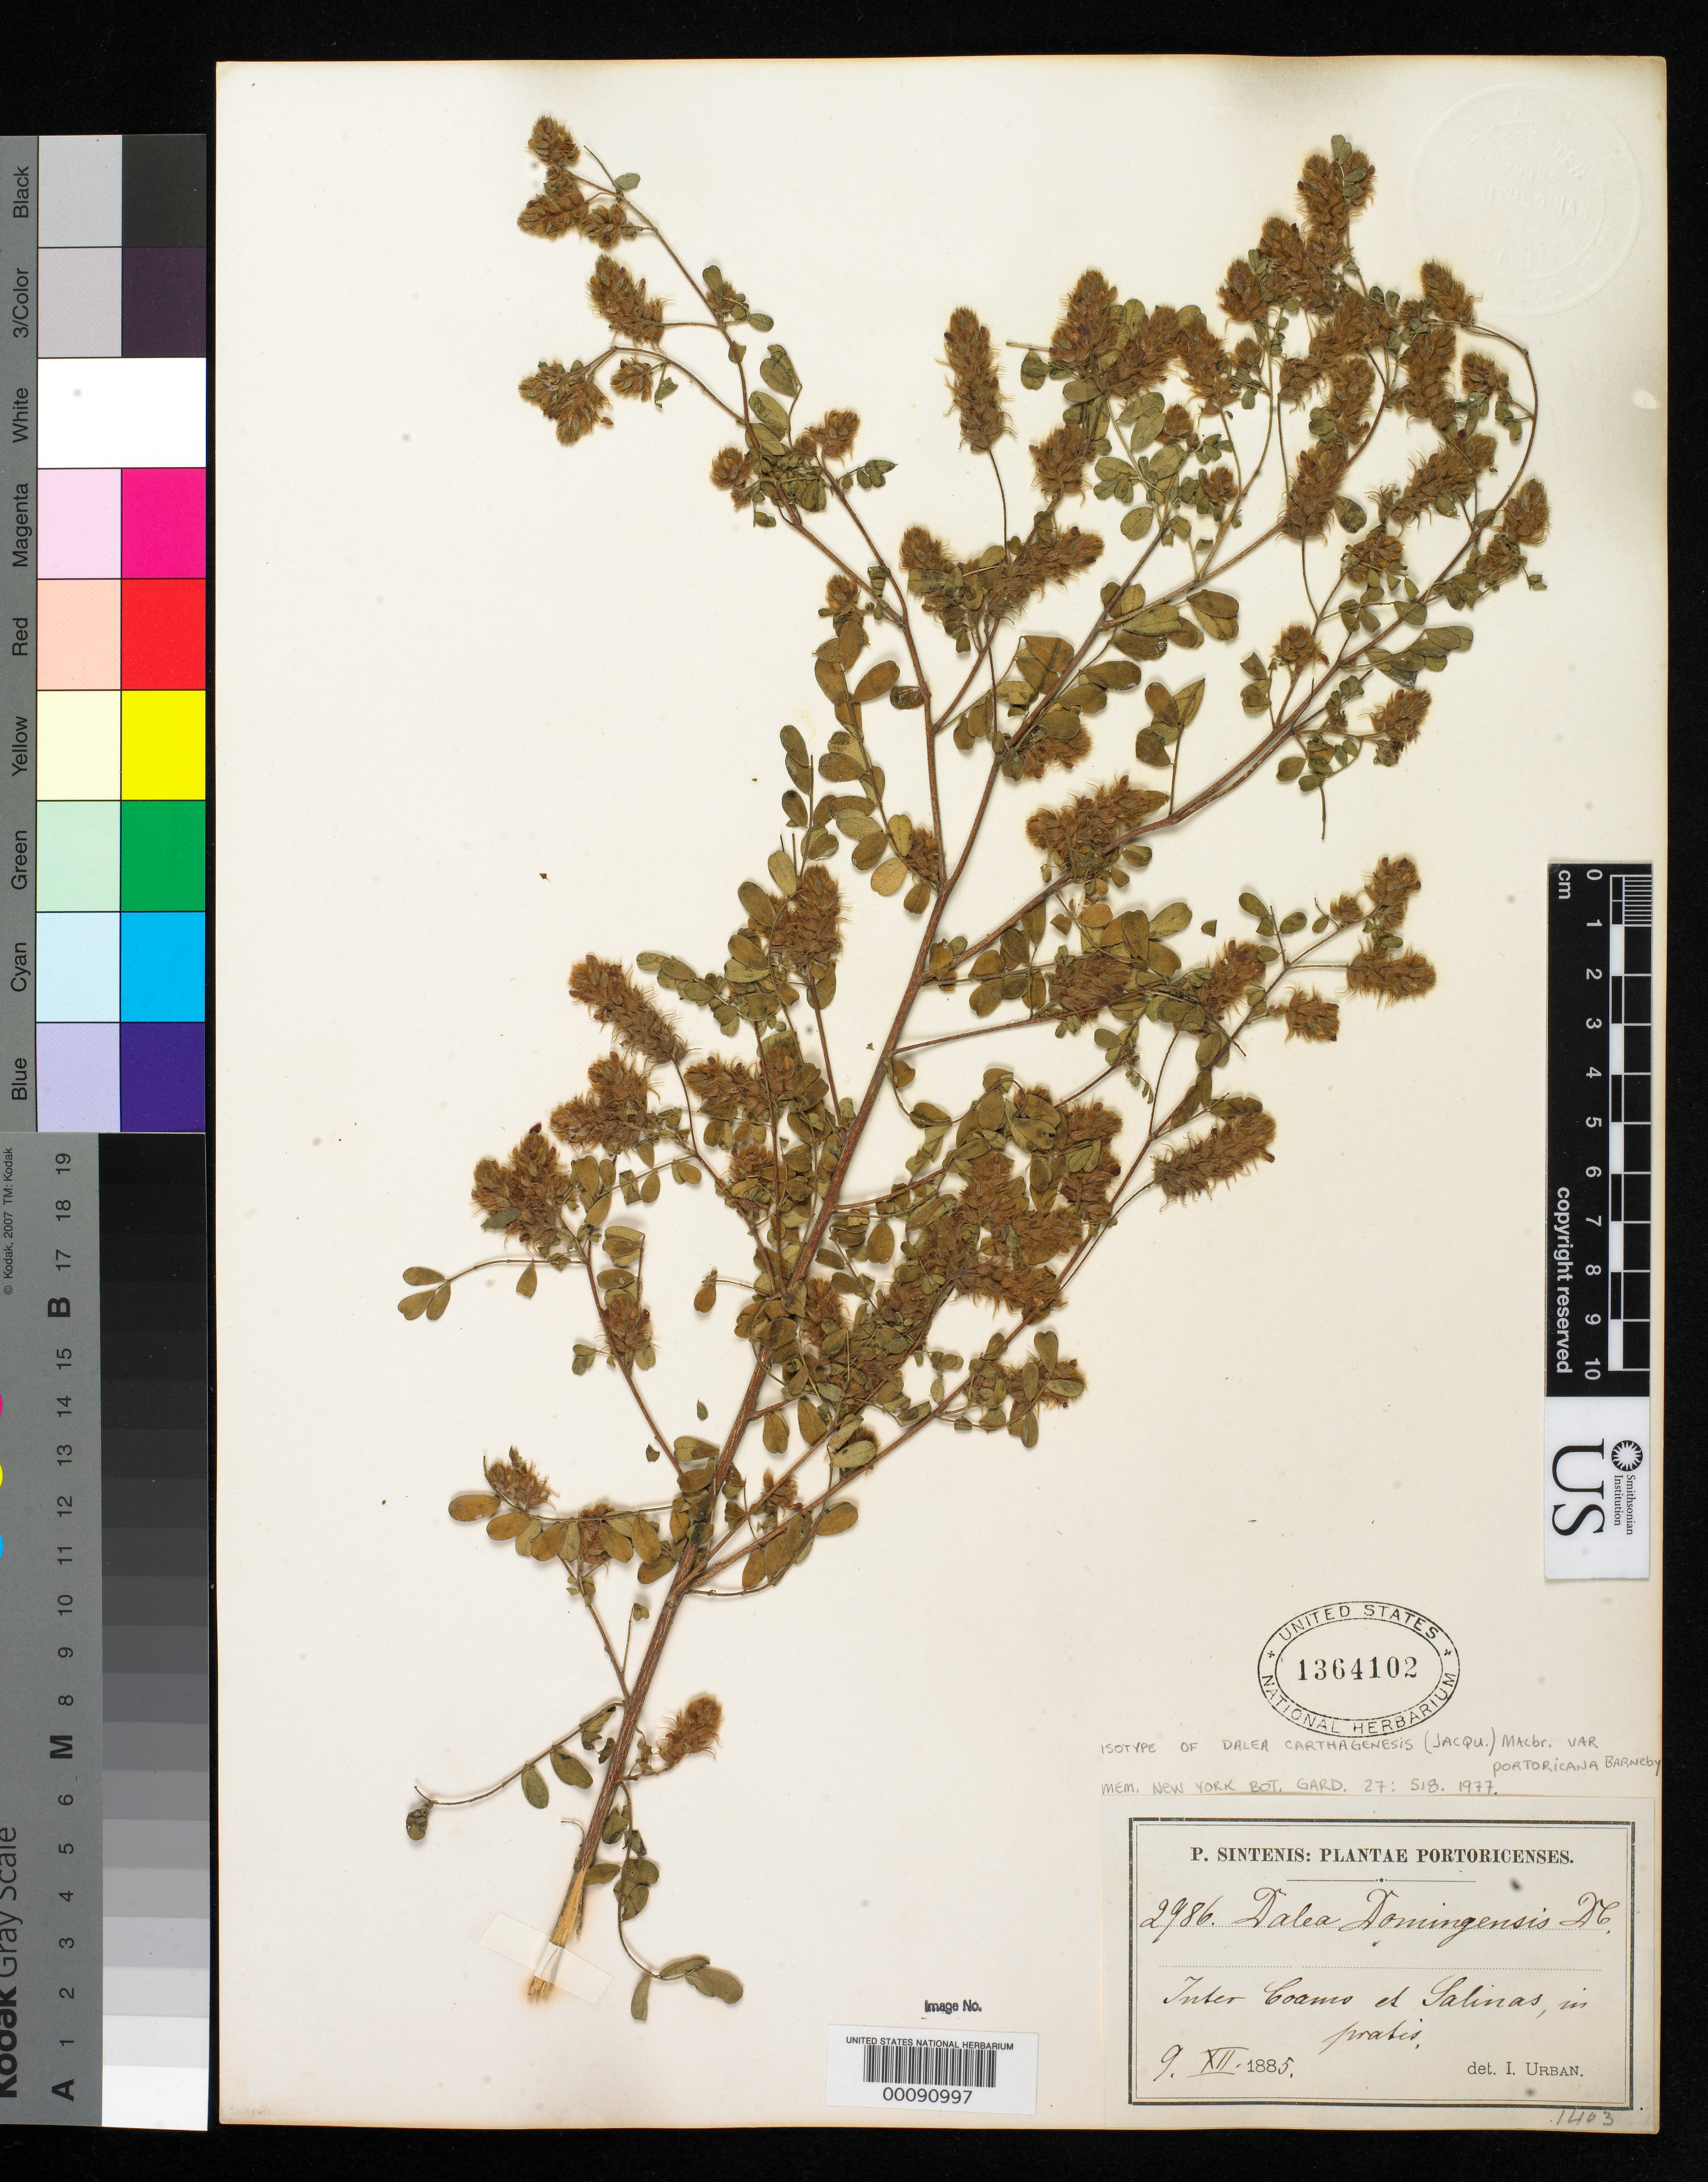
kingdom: Plantae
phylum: Tracheophyta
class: Magnoliopsida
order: Fabales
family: Fabaceae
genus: Dalea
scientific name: Dalea carthagenensis var. portoricana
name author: Barneby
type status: Isotype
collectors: P. Sintenis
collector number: P. Portoricensis 2986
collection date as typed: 09 Dec 1885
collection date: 1885-12-09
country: Puerto Rico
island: Greater Antilles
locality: Between Coamo and Salinas.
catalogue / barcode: US 1364102